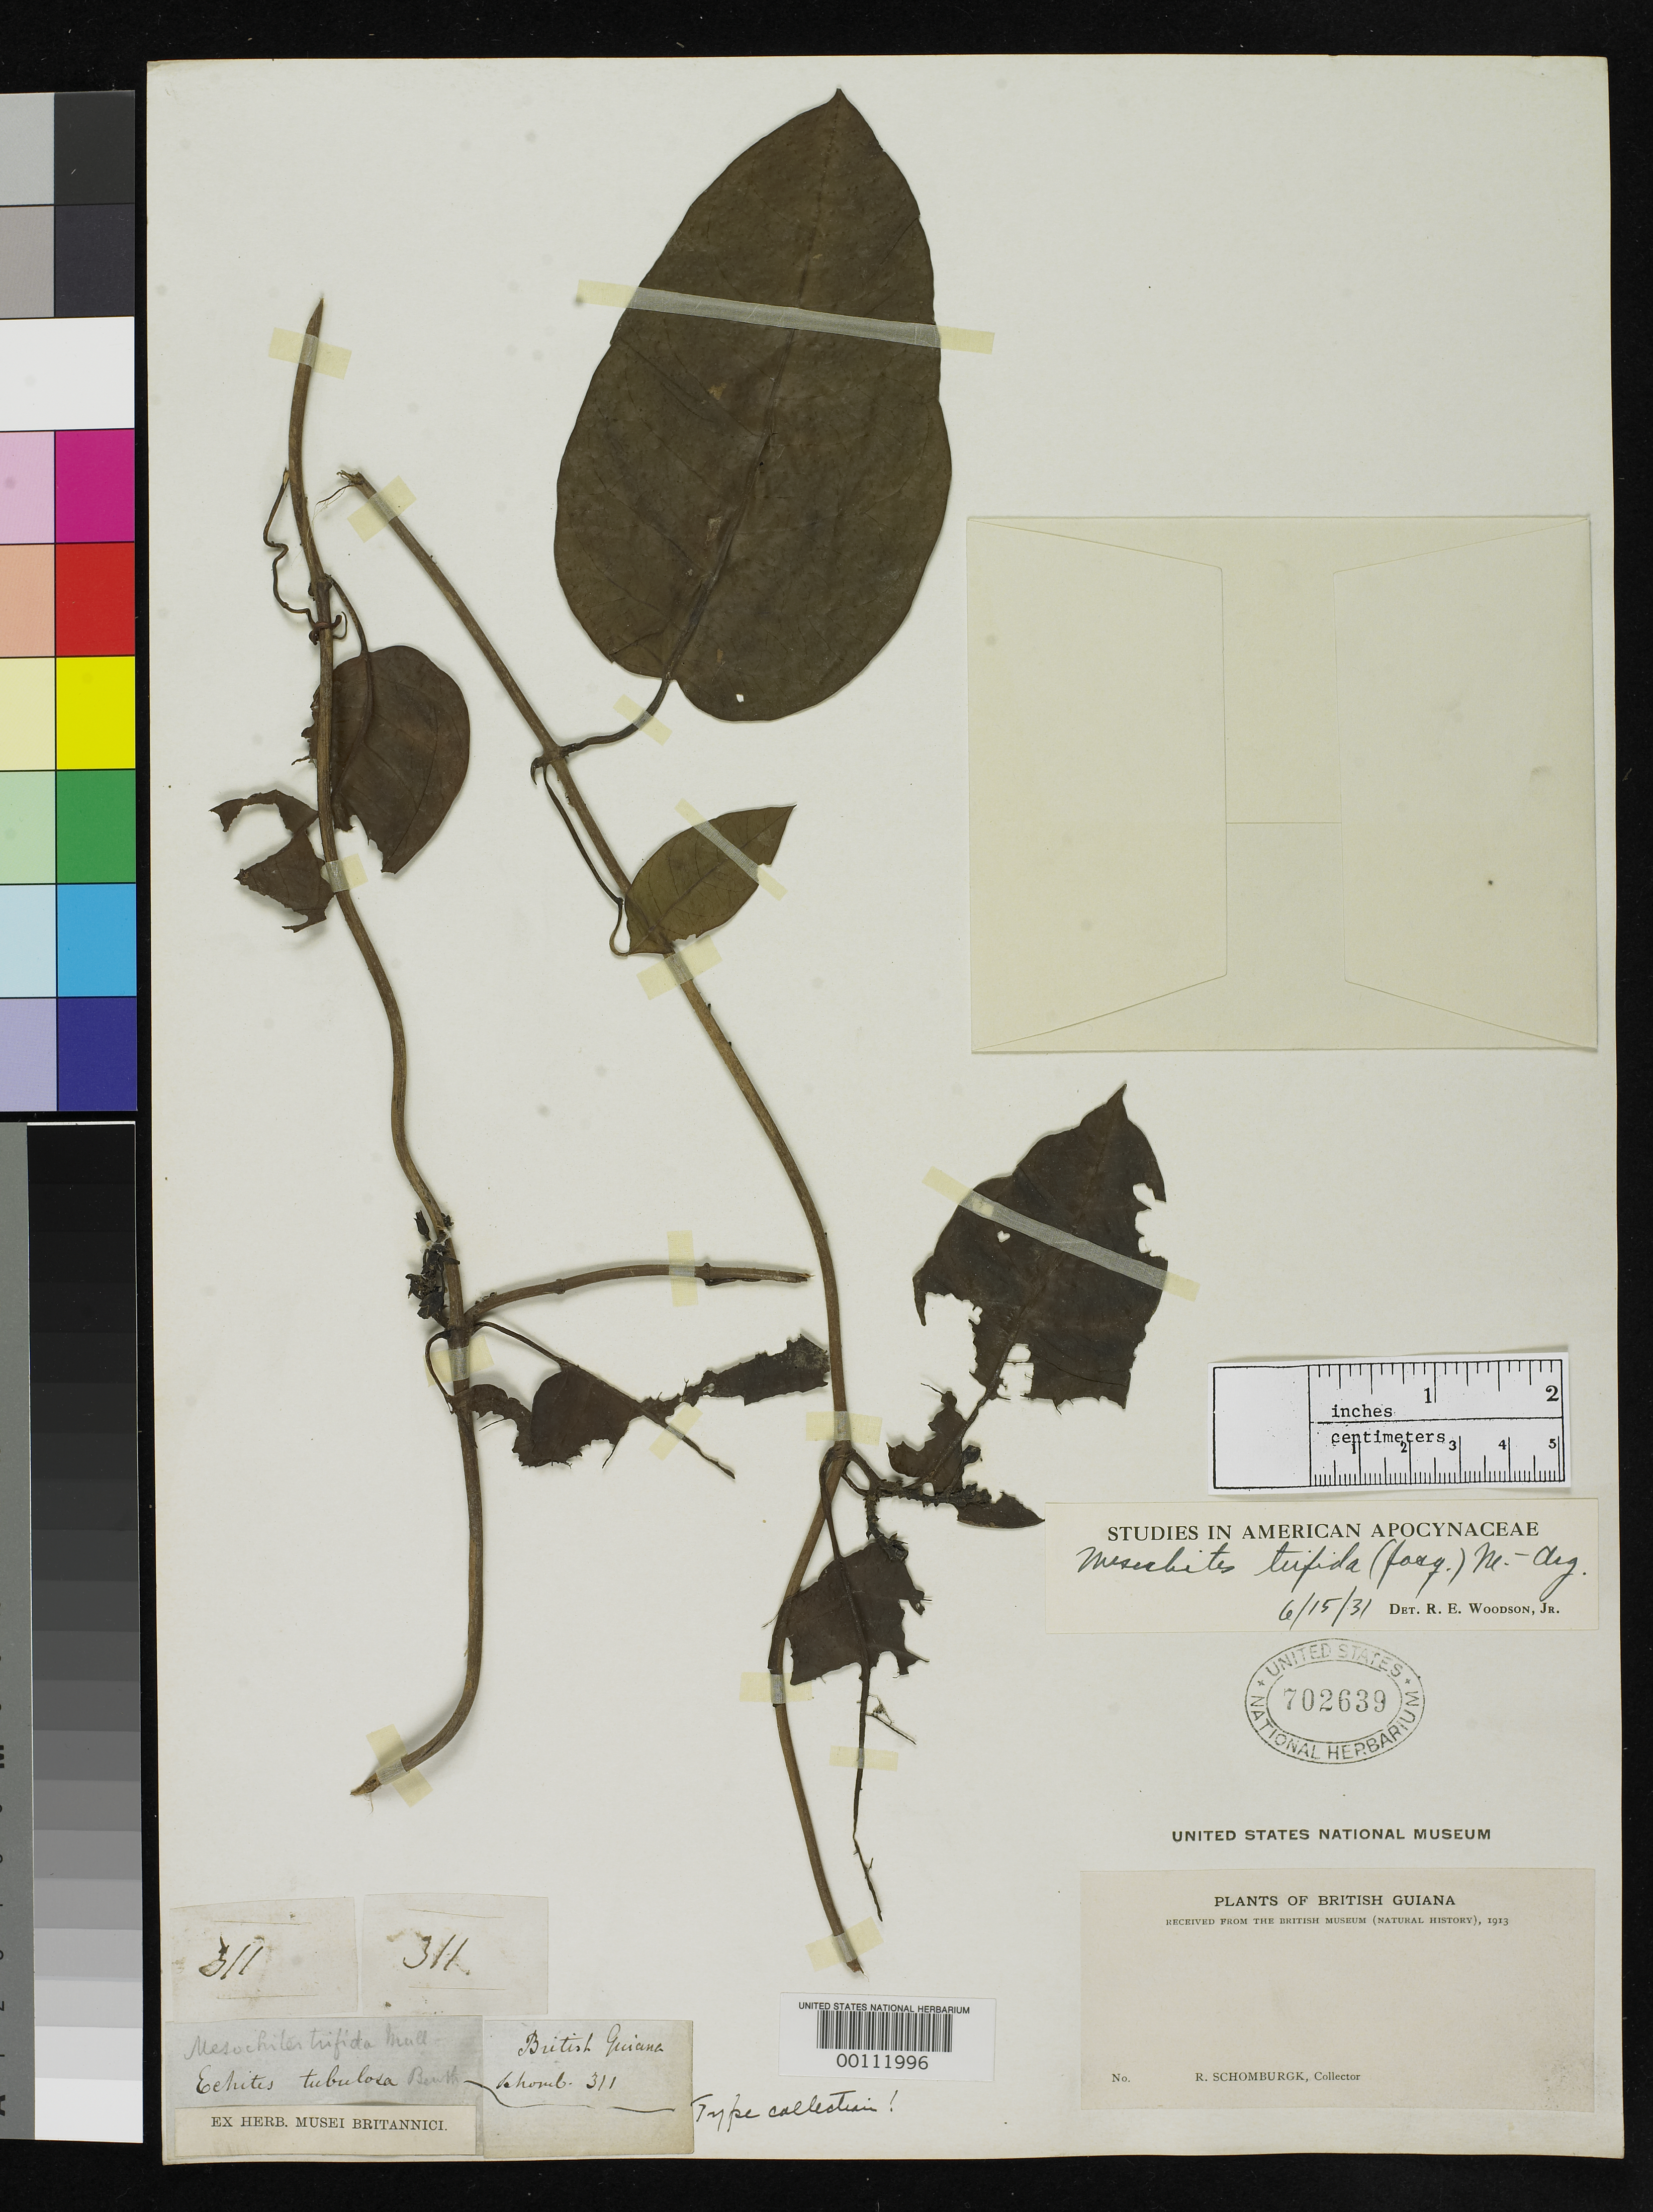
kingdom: Plantae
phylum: Tracheophyta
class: Magnoliopsida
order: Gentianales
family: Apocynaceae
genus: Echites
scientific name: Echites tubulosa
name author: Benth.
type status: Isotype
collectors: M. R. Schomburgk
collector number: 311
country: Guyana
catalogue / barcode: US 702639